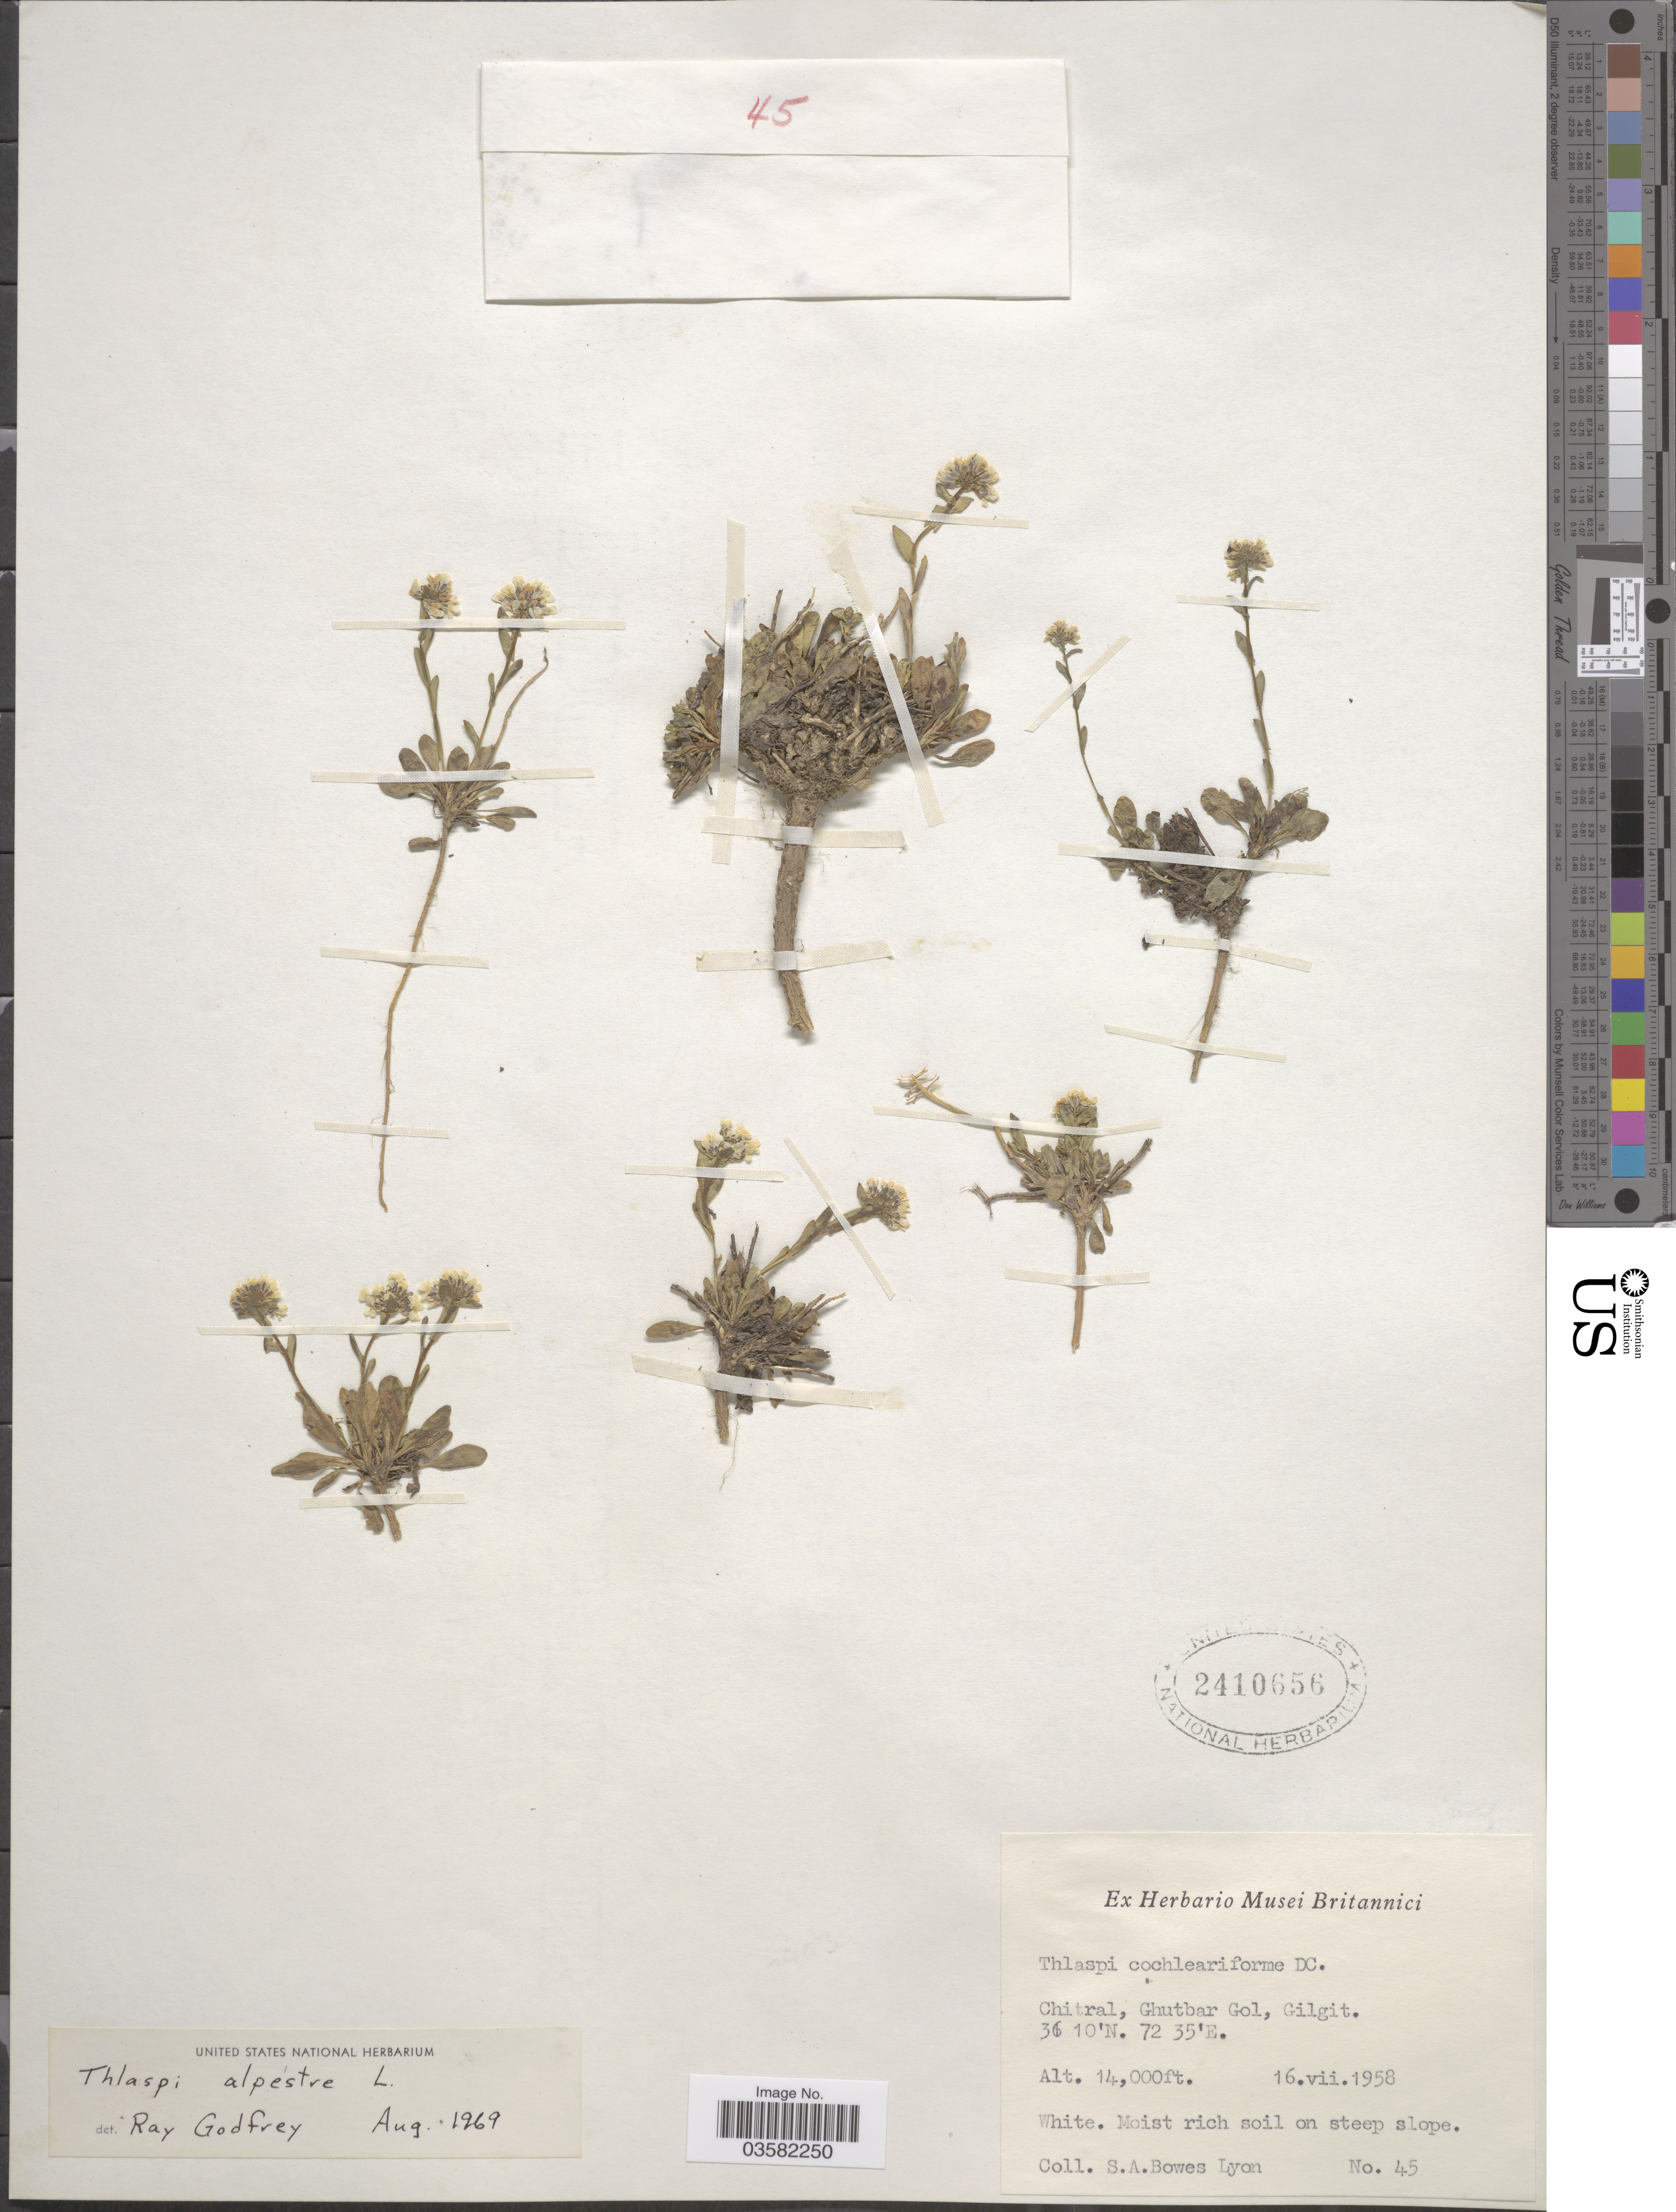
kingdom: Plantae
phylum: Tracheophyta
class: Magnoliopsida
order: Brassicales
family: Brassicaceae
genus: Thlaspi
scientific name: Thlaspi alpestre L. nom. illeg.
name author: L.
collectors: S. Bowes Lyon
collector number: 45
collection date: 1958-07-16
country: Pakistan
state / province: Gilgit-Baltistan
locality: Chitral, Ghutbar Gol, Gilgit.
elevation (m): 4267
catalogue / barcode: US 2410656